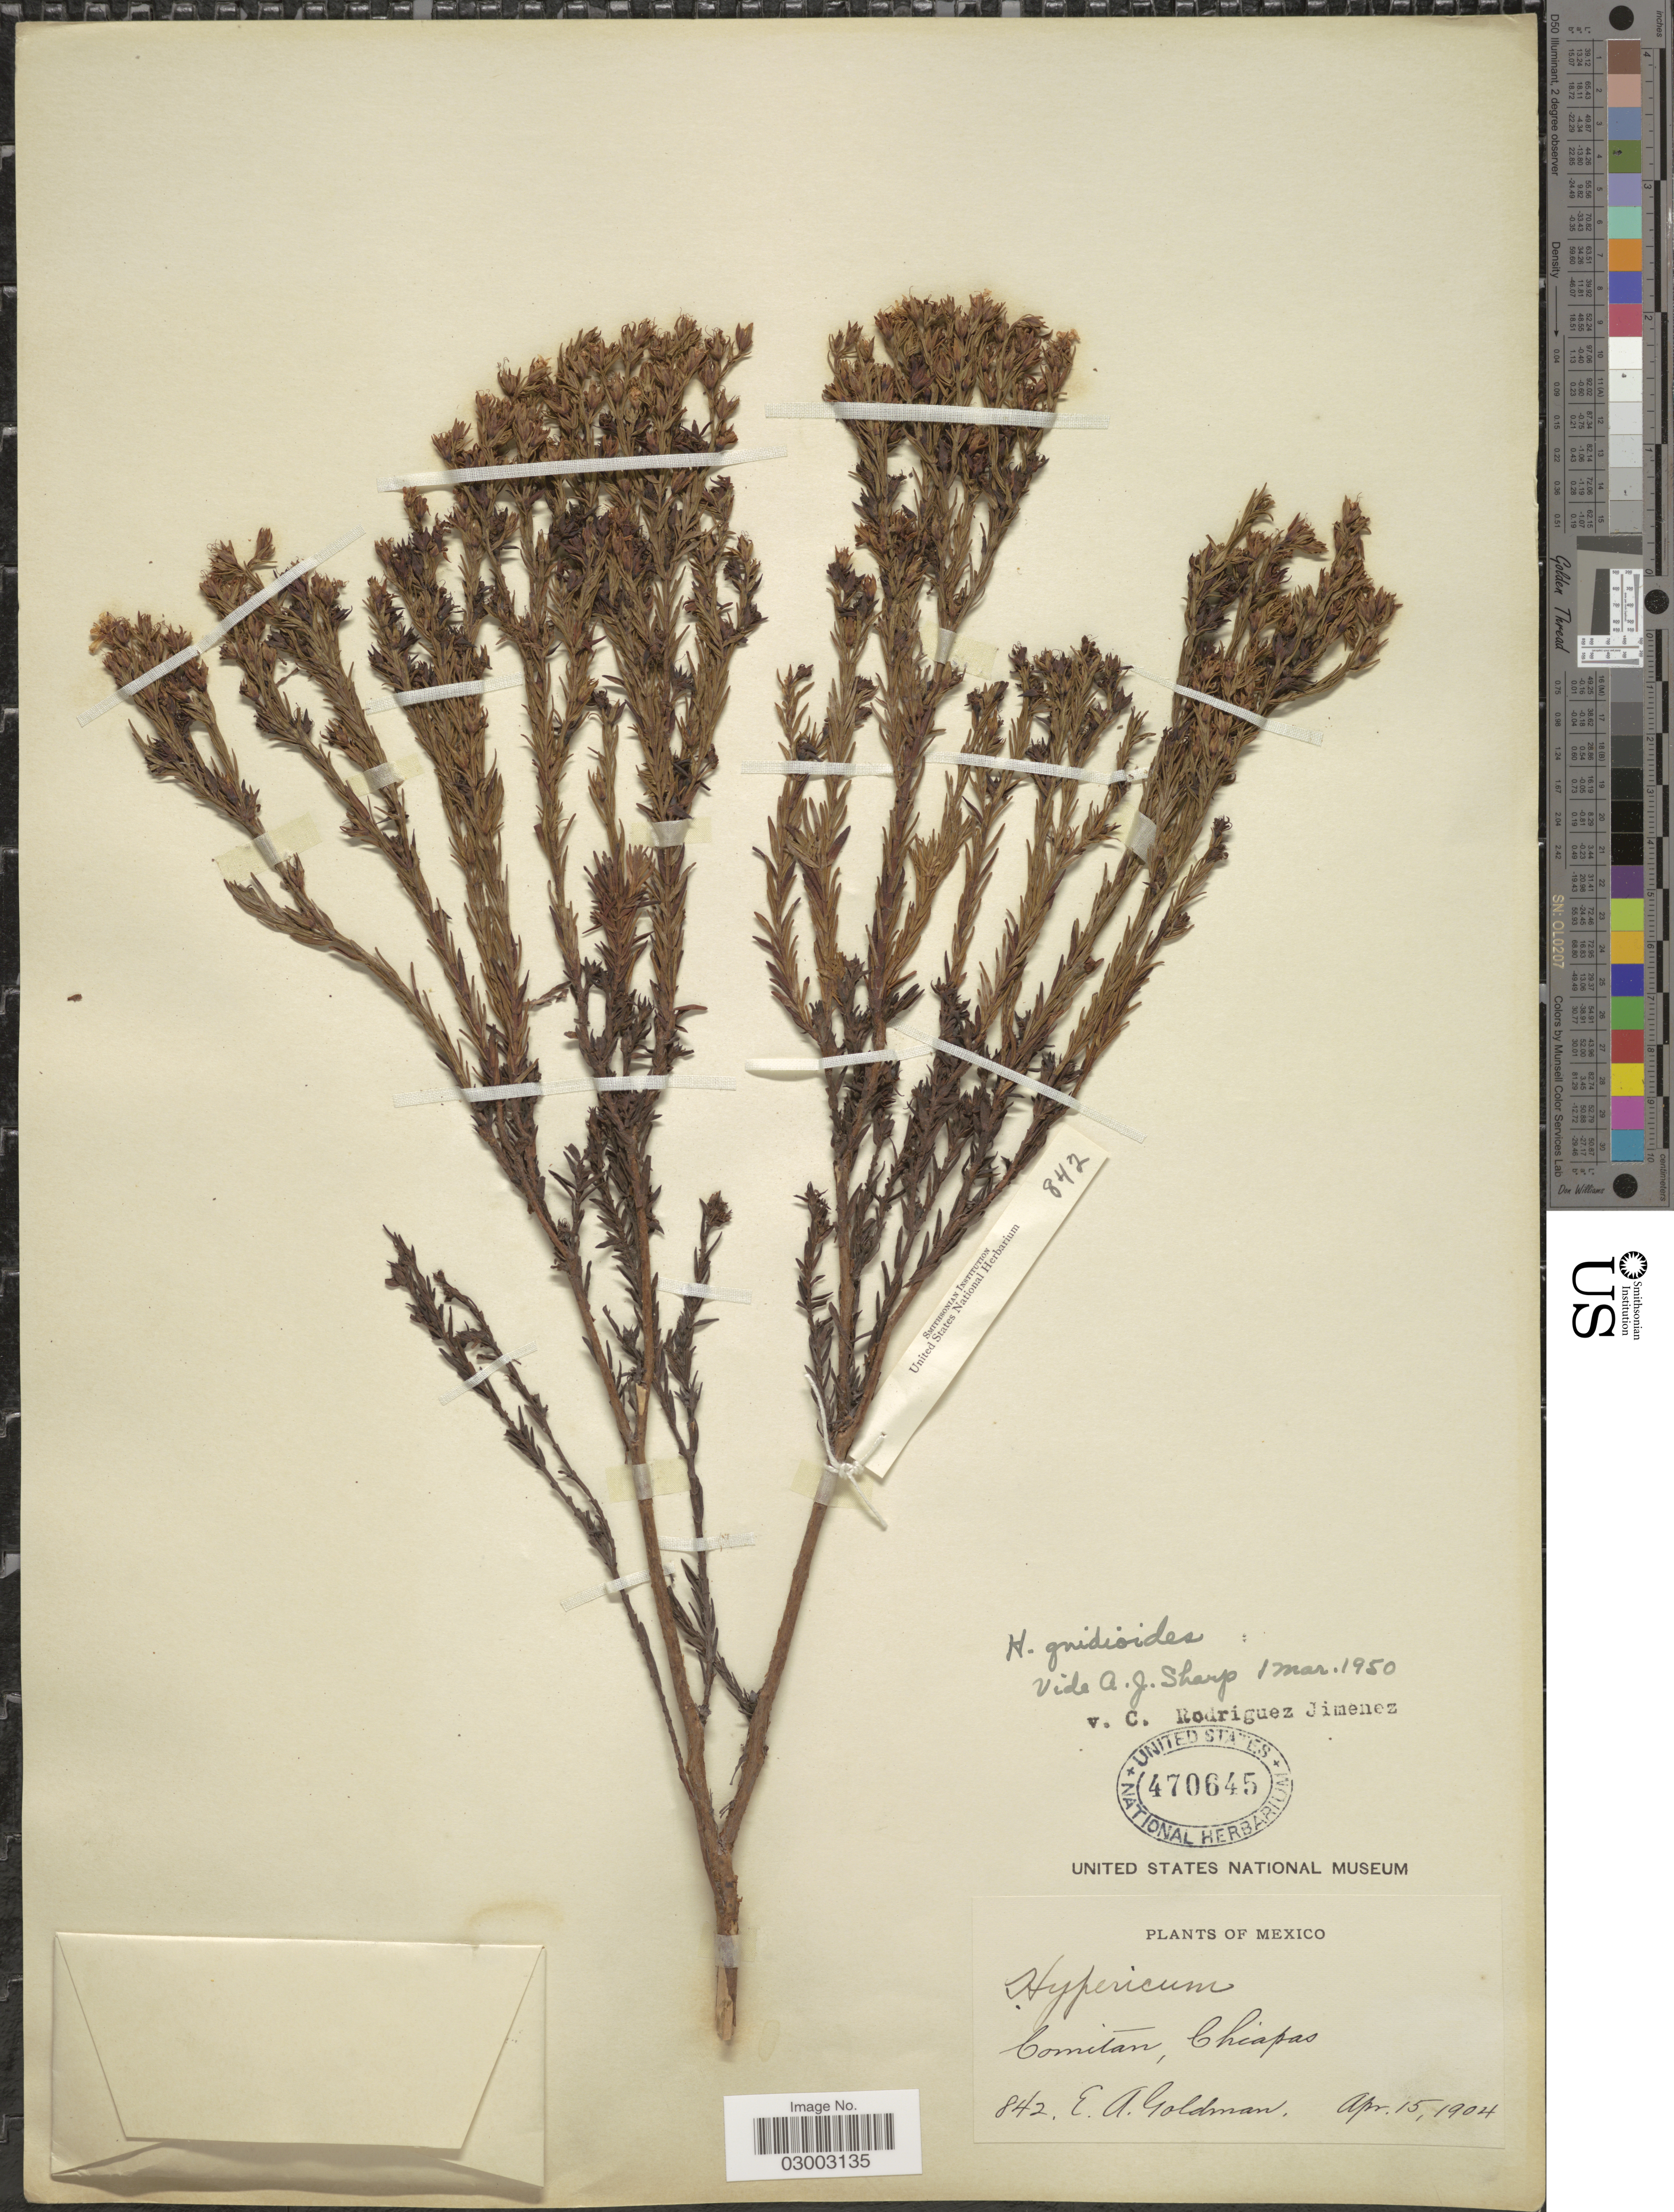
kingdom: Plantae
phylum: Tracheophyta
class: Magnoliopsida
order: Malpighiales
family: Hypericaceae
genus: Hypericum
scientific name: Hypericum gnidioides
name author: Seem.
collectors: E. A. Goldman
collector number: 842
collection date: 1904-04-15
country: Mexico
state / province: Chiapas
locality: Comitan.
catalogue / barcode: US 470645